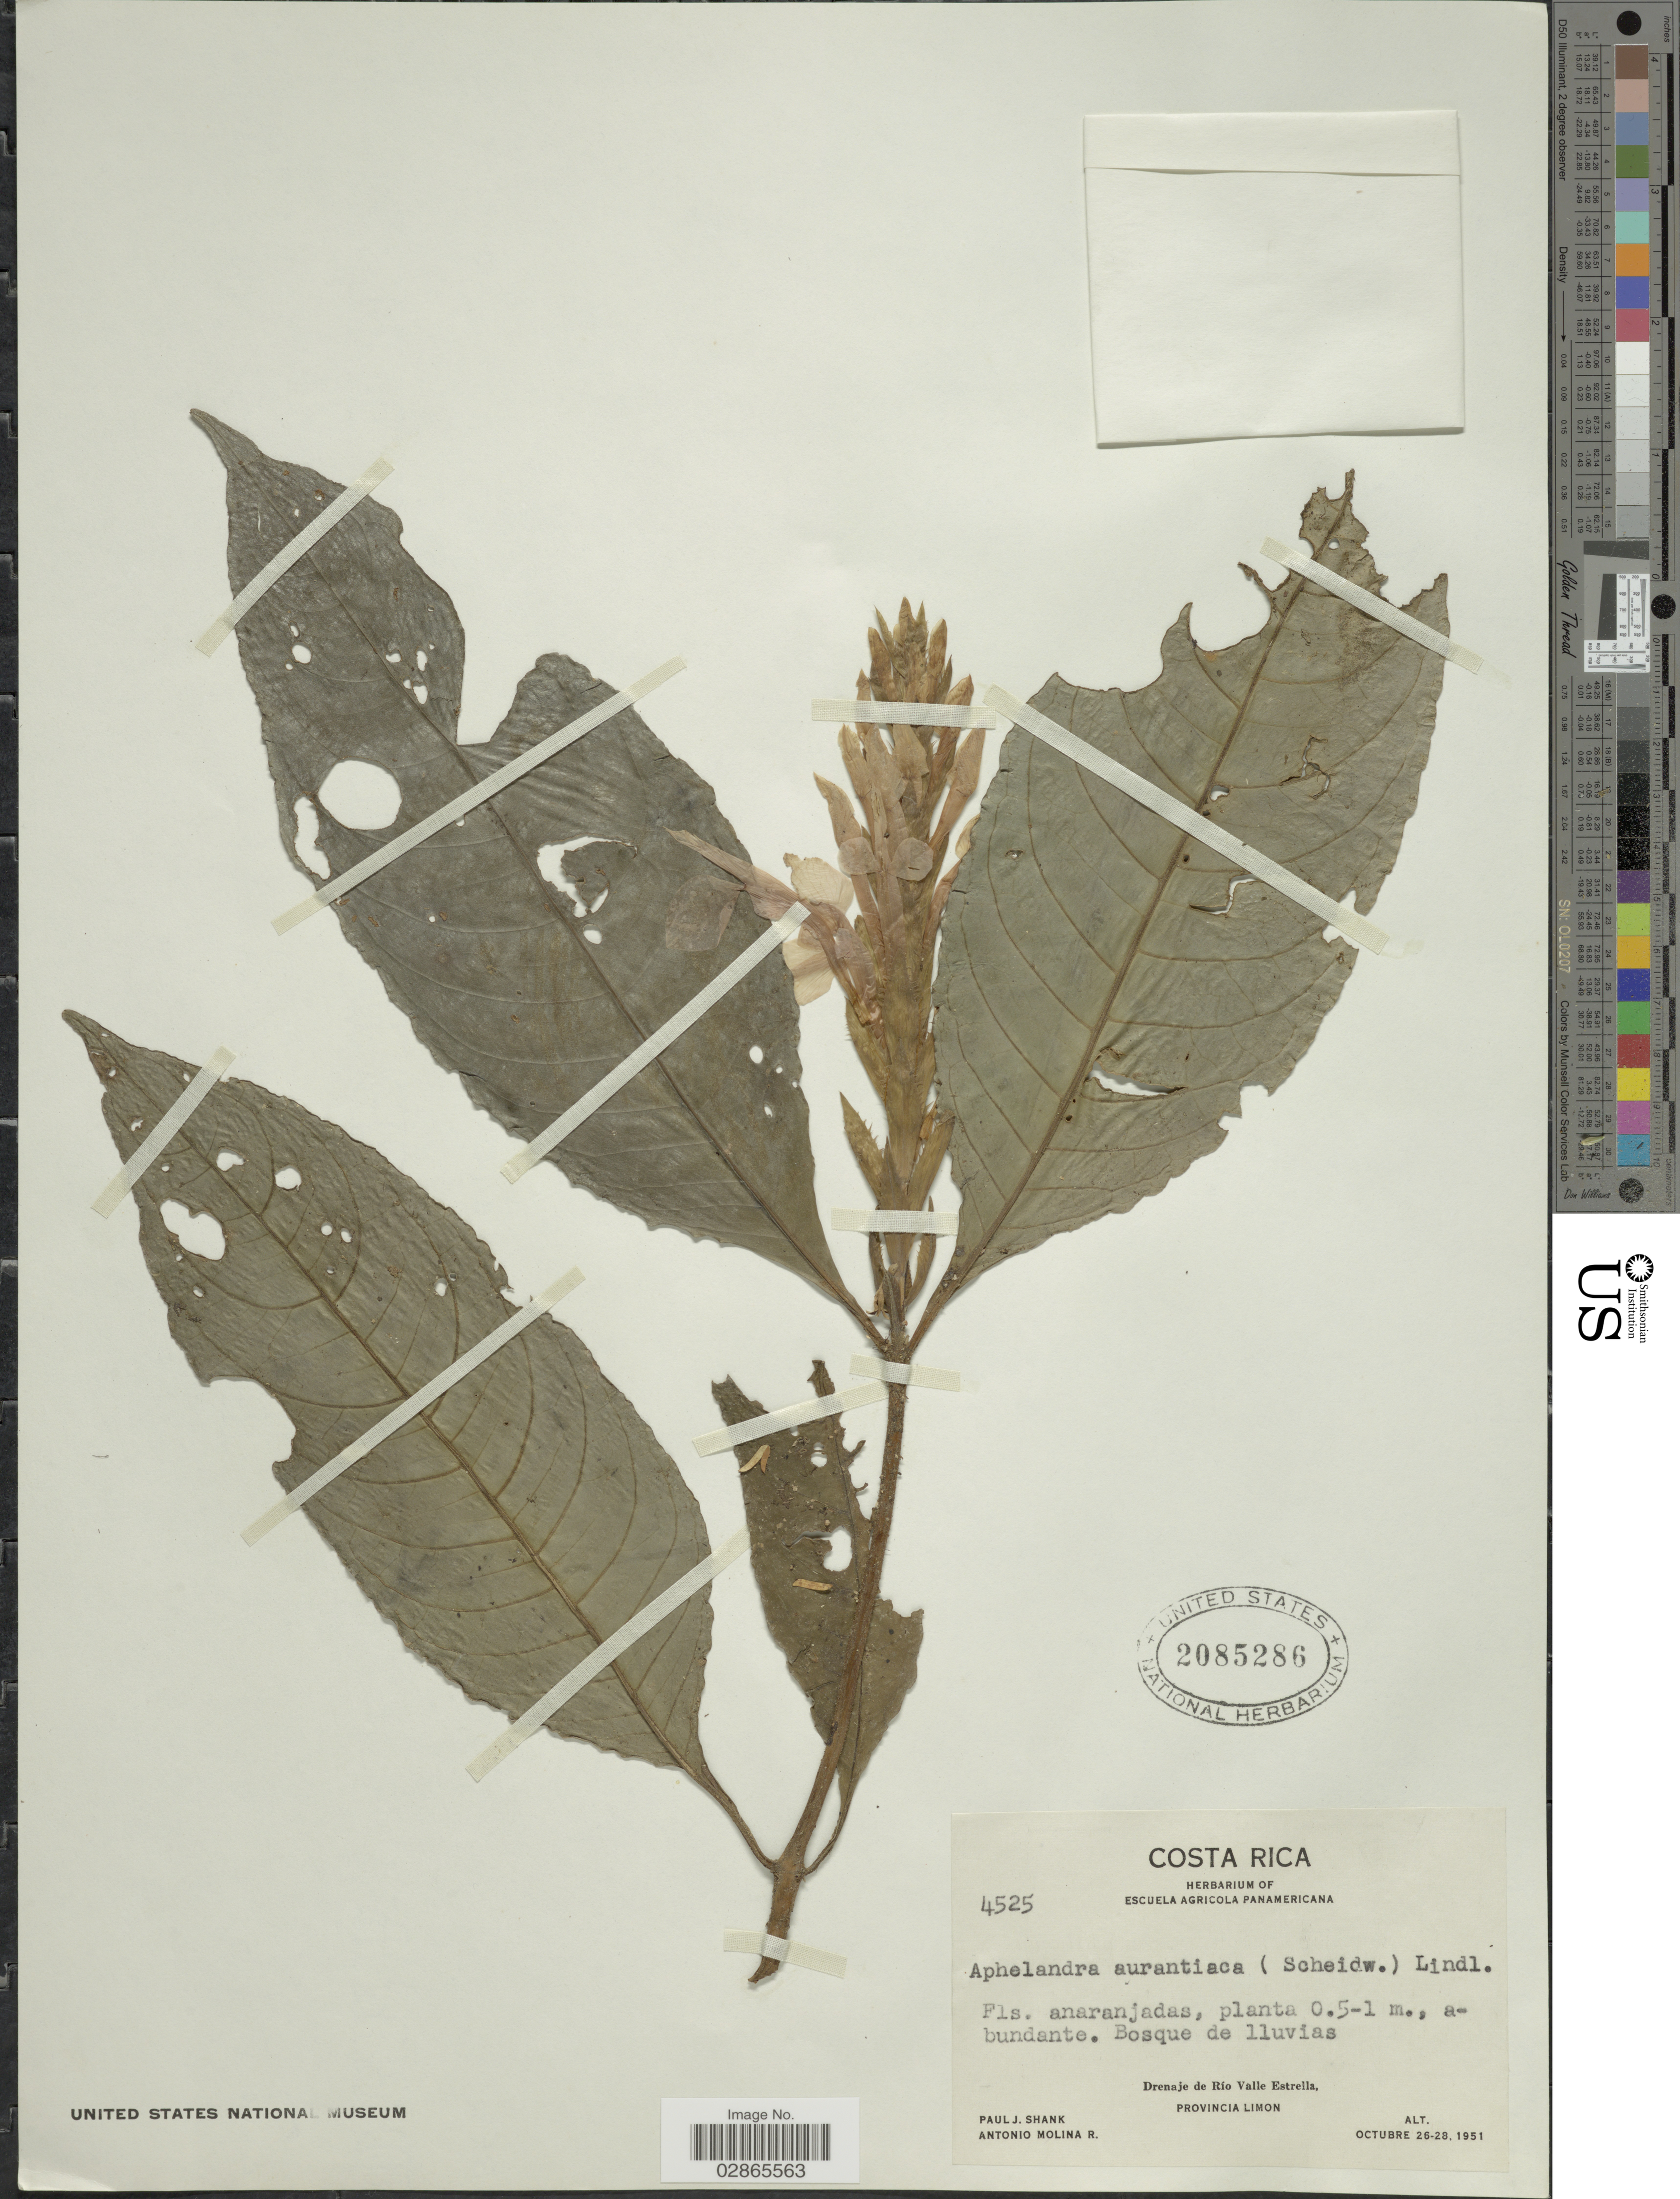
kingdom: Plantae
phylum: Tracheophyta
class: Magnoliopsida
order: Lamiales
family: Acanthaceae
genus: Aphelandra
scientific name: Aphelandra aurantiaca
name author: (Scheidw.) Lindl.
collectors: P. J. Shank & A. Molina R.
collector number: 4525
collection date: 1951-10-26/1951-10-28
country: Costa Rica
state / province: Limón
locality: Drenaje de Río Estrella.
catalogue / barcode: US 2085286